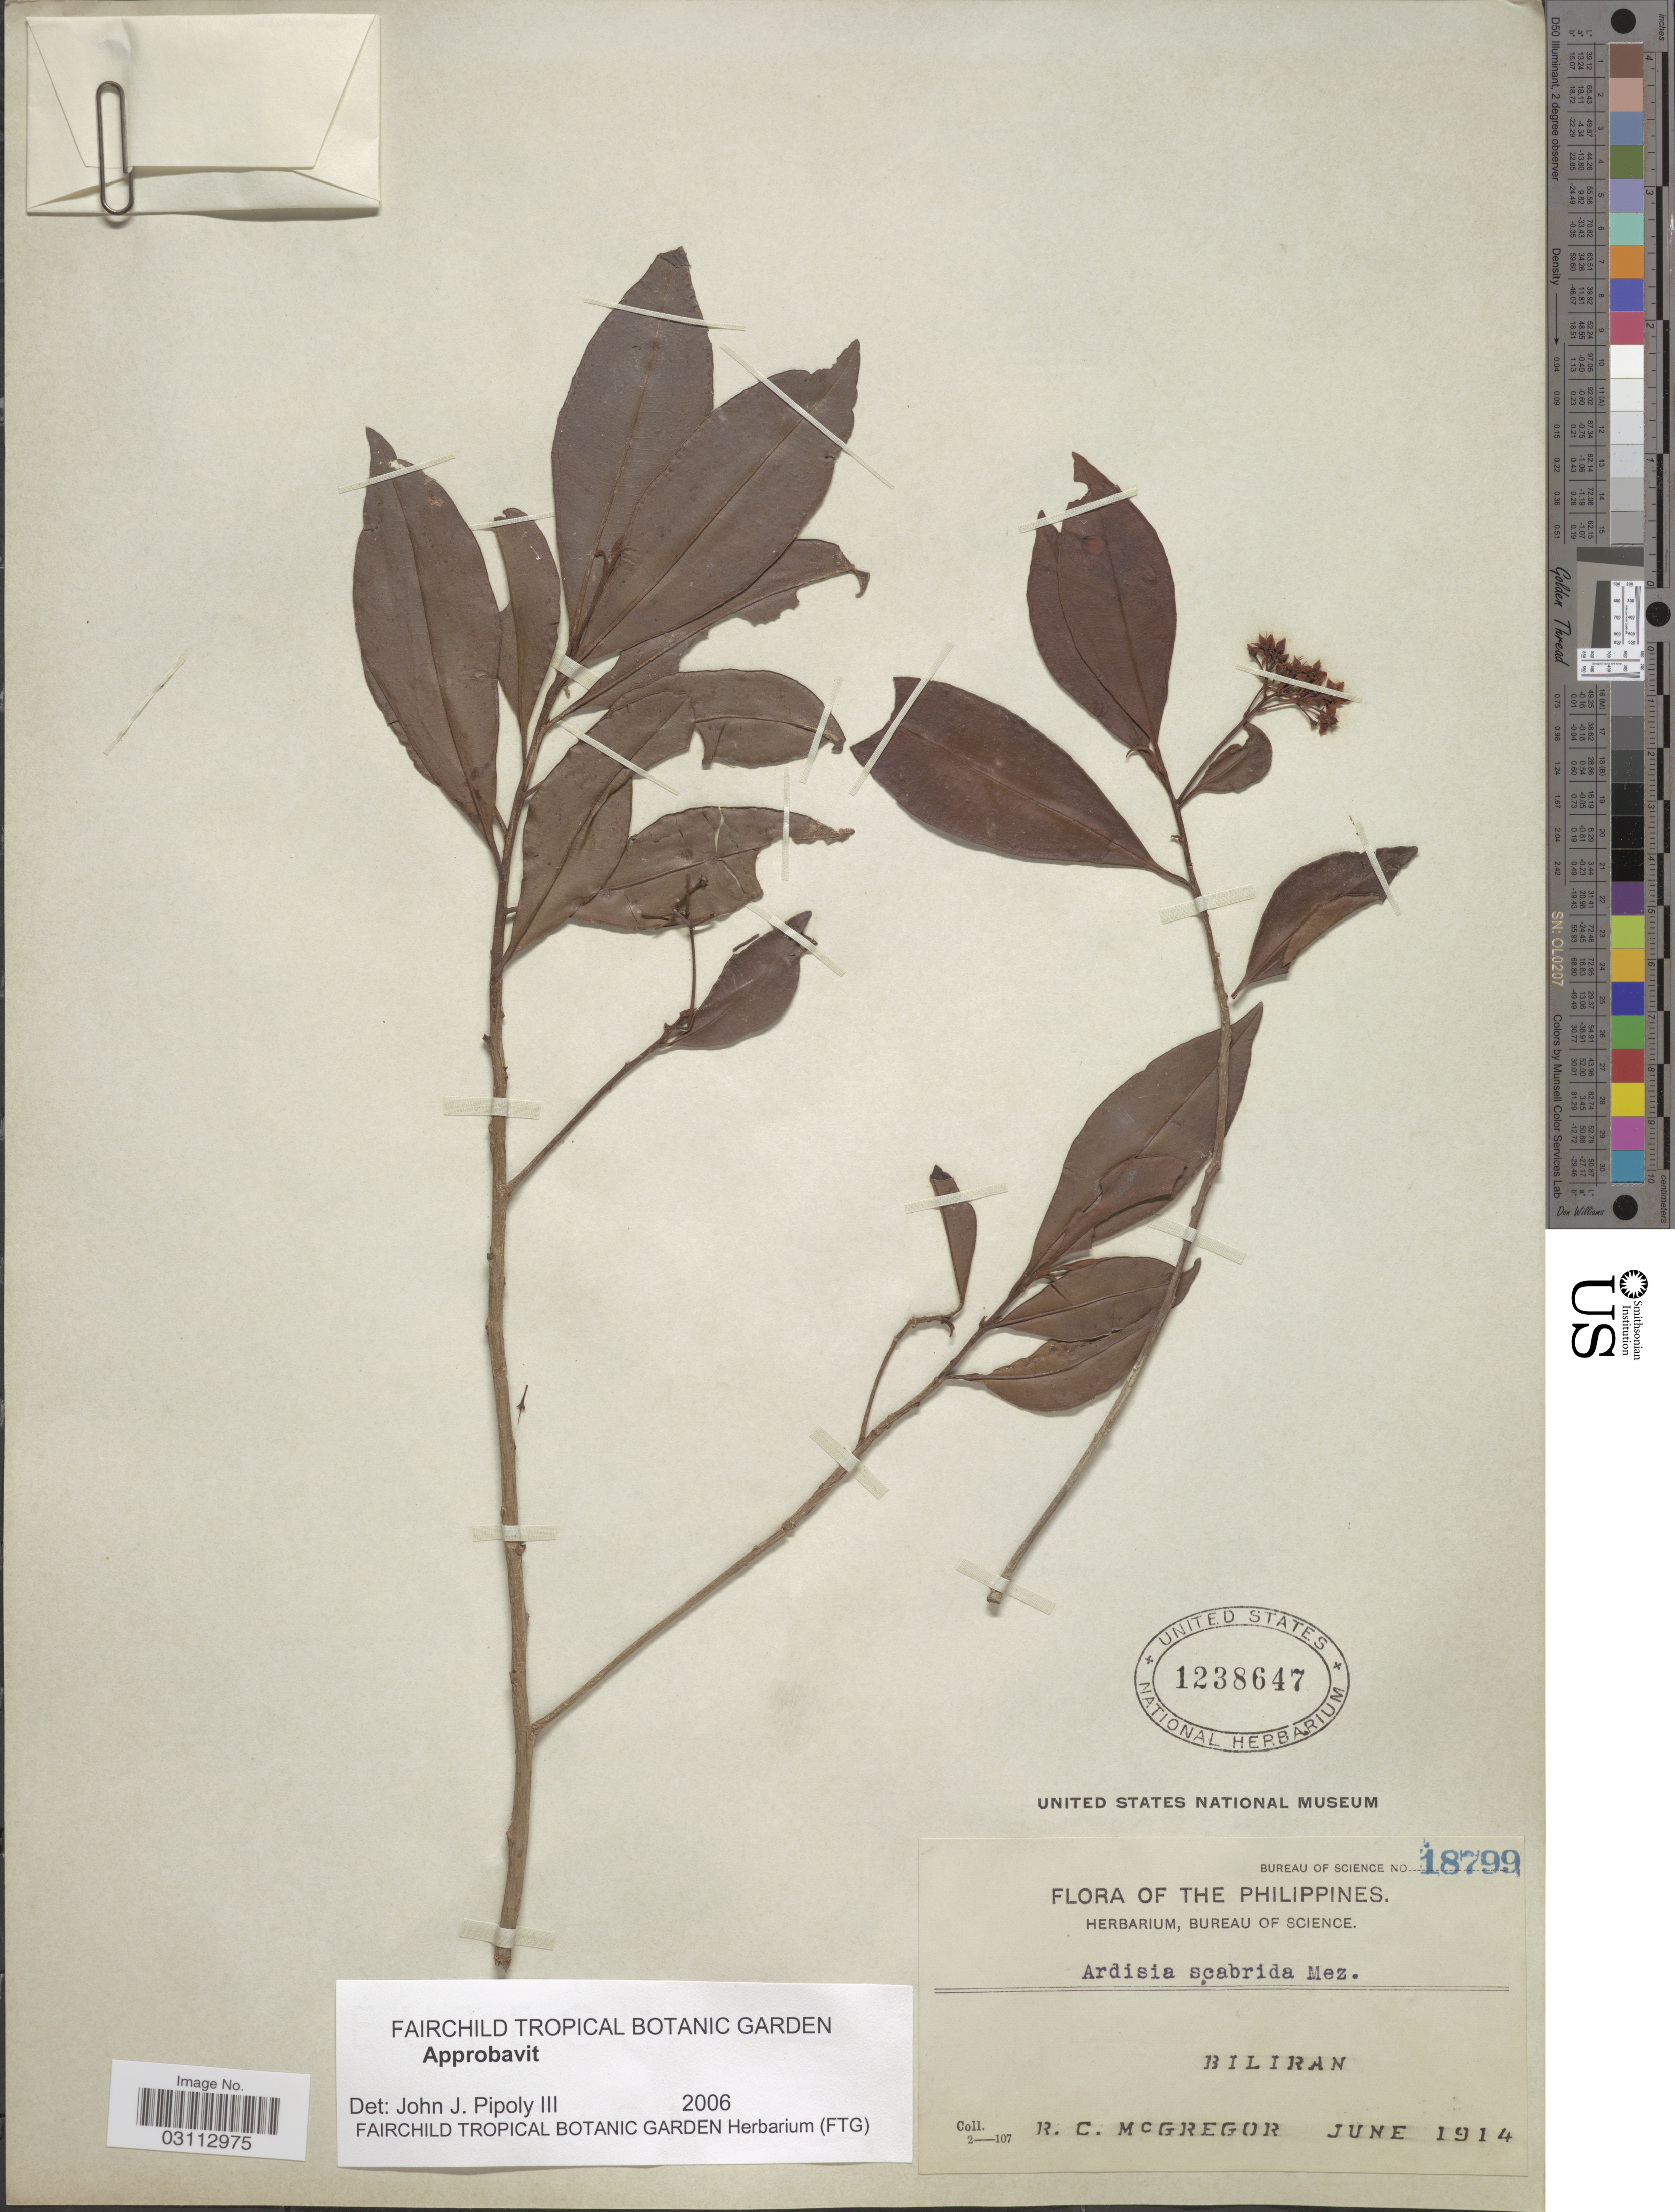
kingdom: Plantae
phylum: Tracheophyta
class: Magnoliopsida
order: Ericales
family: Primulaceae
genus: Ardisia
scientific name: Ardisia scabrida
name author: Mez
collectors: R. C. McGregor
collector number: Bureau of Science 18799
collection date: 1914-06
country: Philippines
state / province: Eastern Visayas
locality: Biliran.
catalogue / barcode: US 1238647